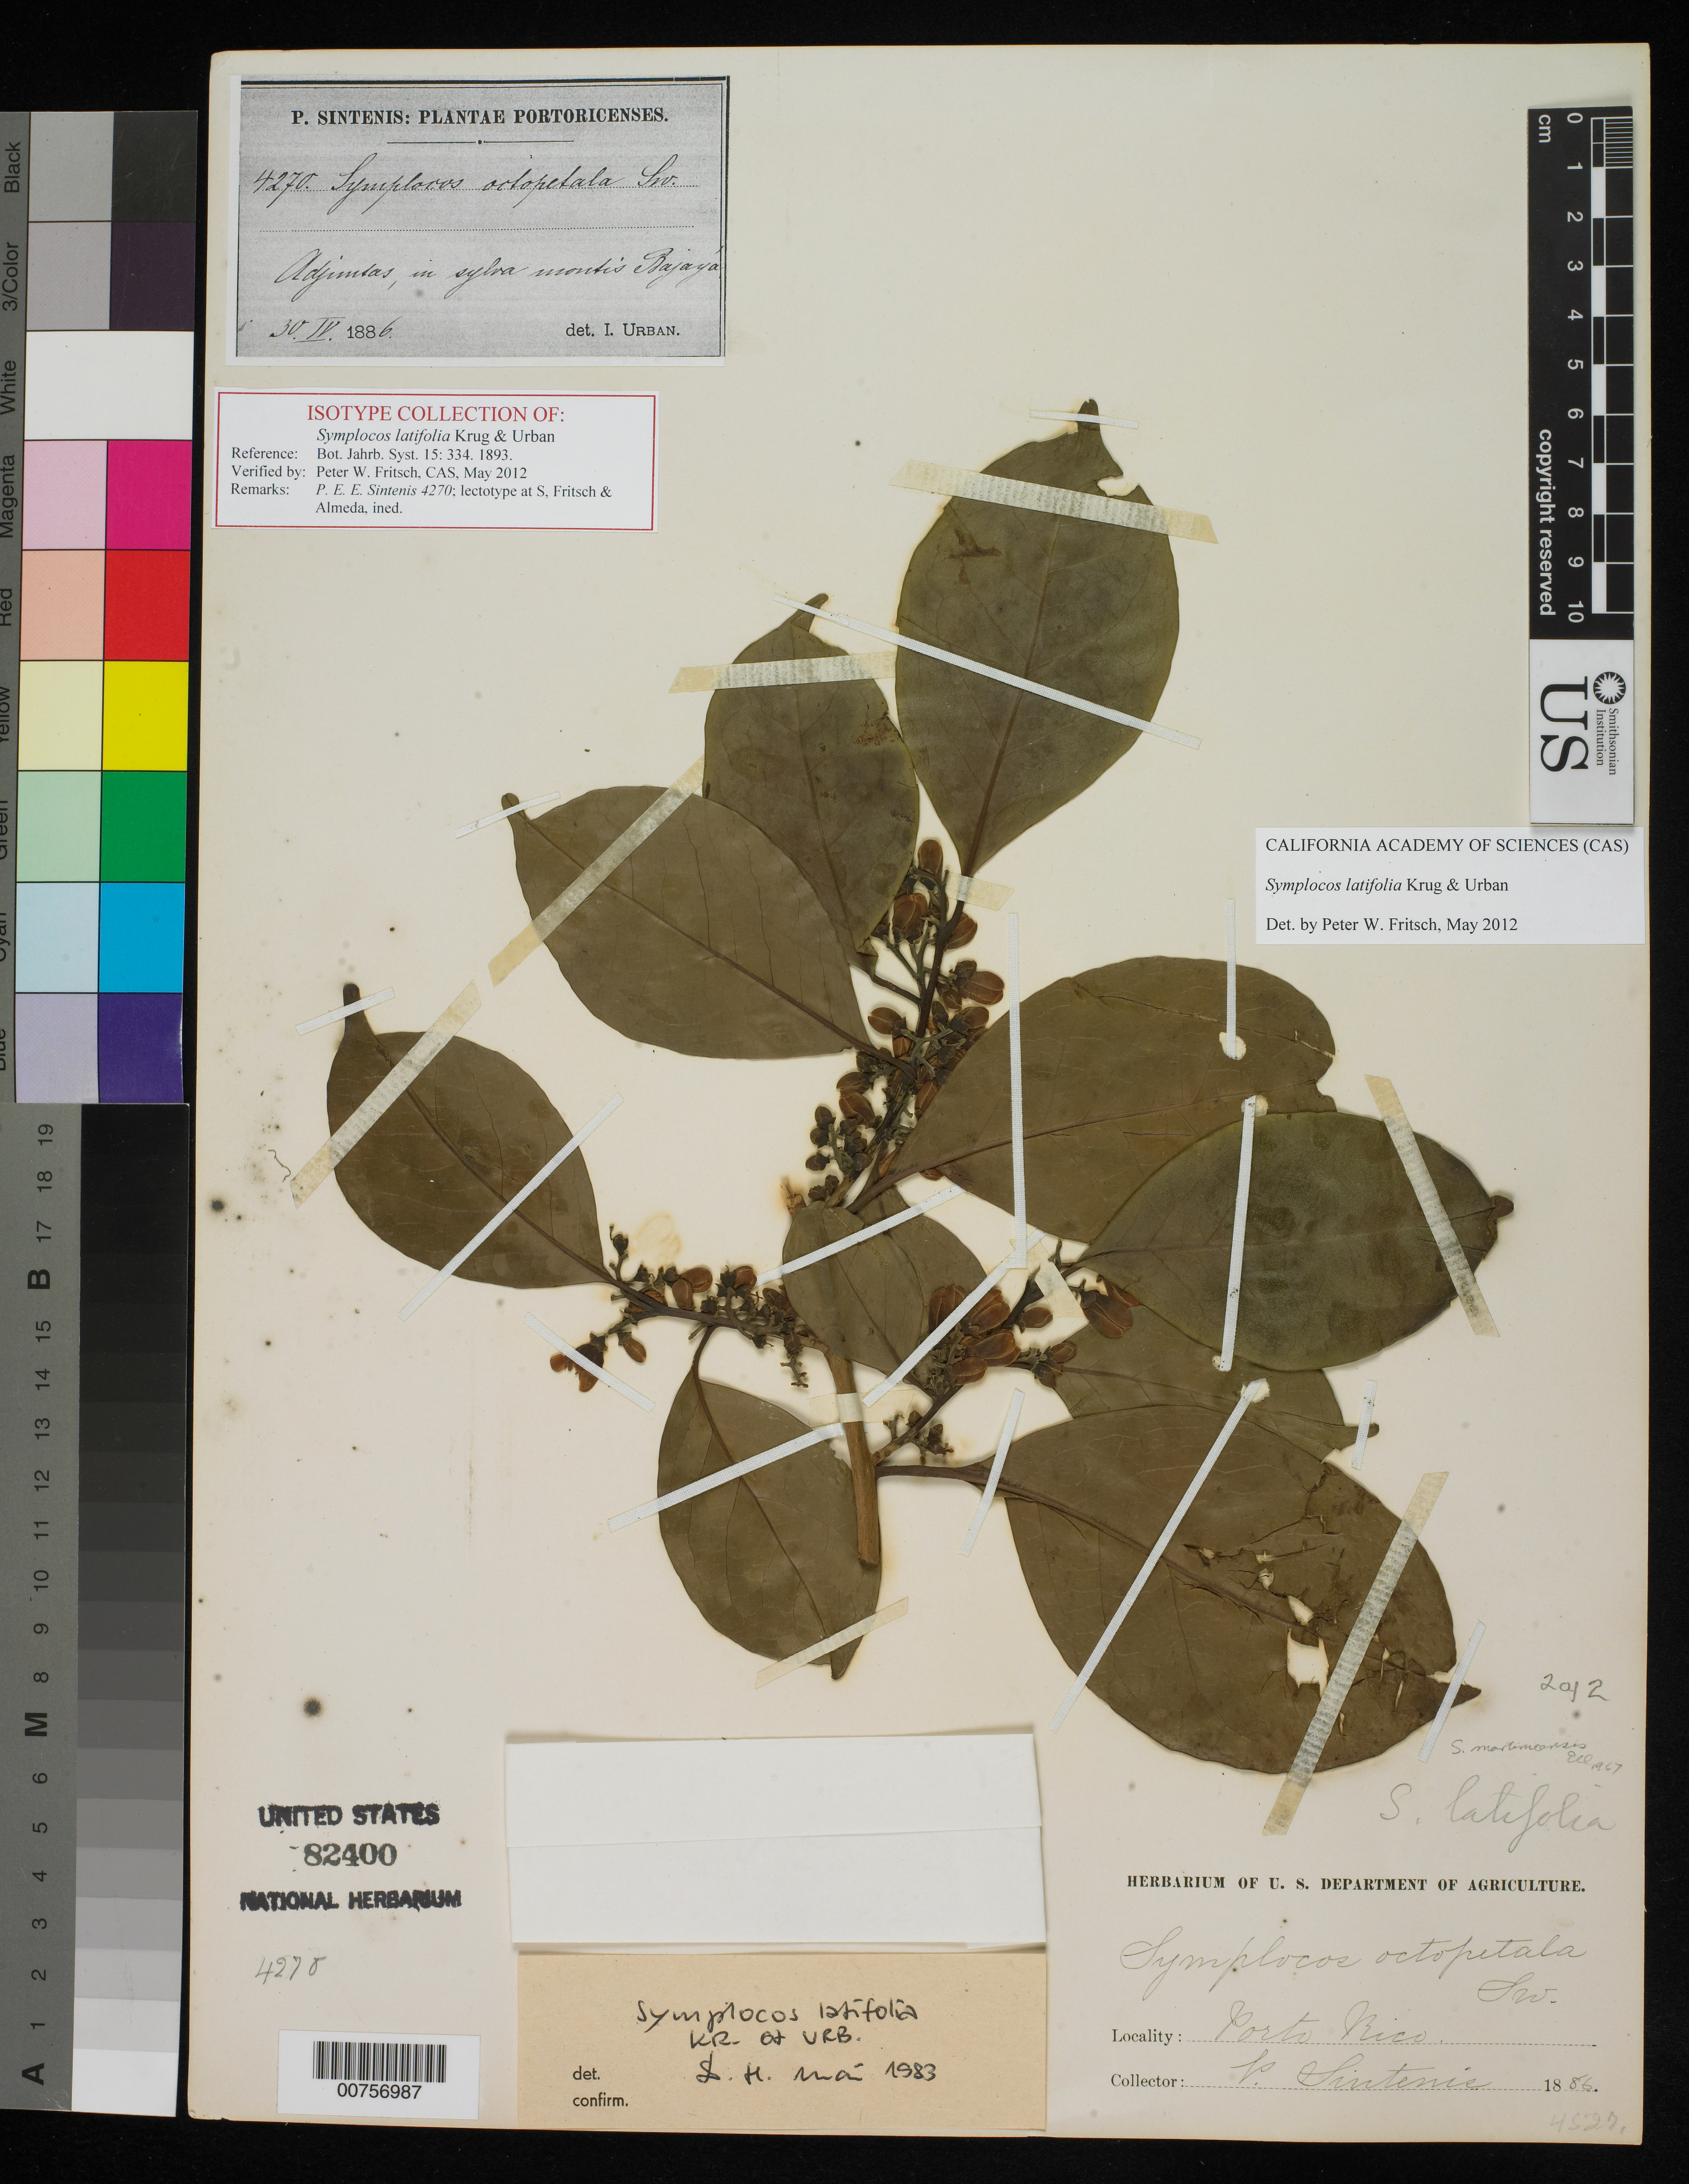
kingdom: Plantae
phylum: Tracheophyta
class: Magnoliopsida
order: Ericales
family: Symplocaceae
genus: Symplocos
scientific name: Symplocos latifolia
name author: Krug & Urb.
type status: Isosyntype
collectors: P. Sintenis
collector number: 4270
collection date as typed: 30 Apr 1886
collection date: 1886-04-30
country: Puerto Rico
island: Greater Antilles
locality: Adjuntas, in sylva montis Bajaya.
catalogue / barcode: US 82400